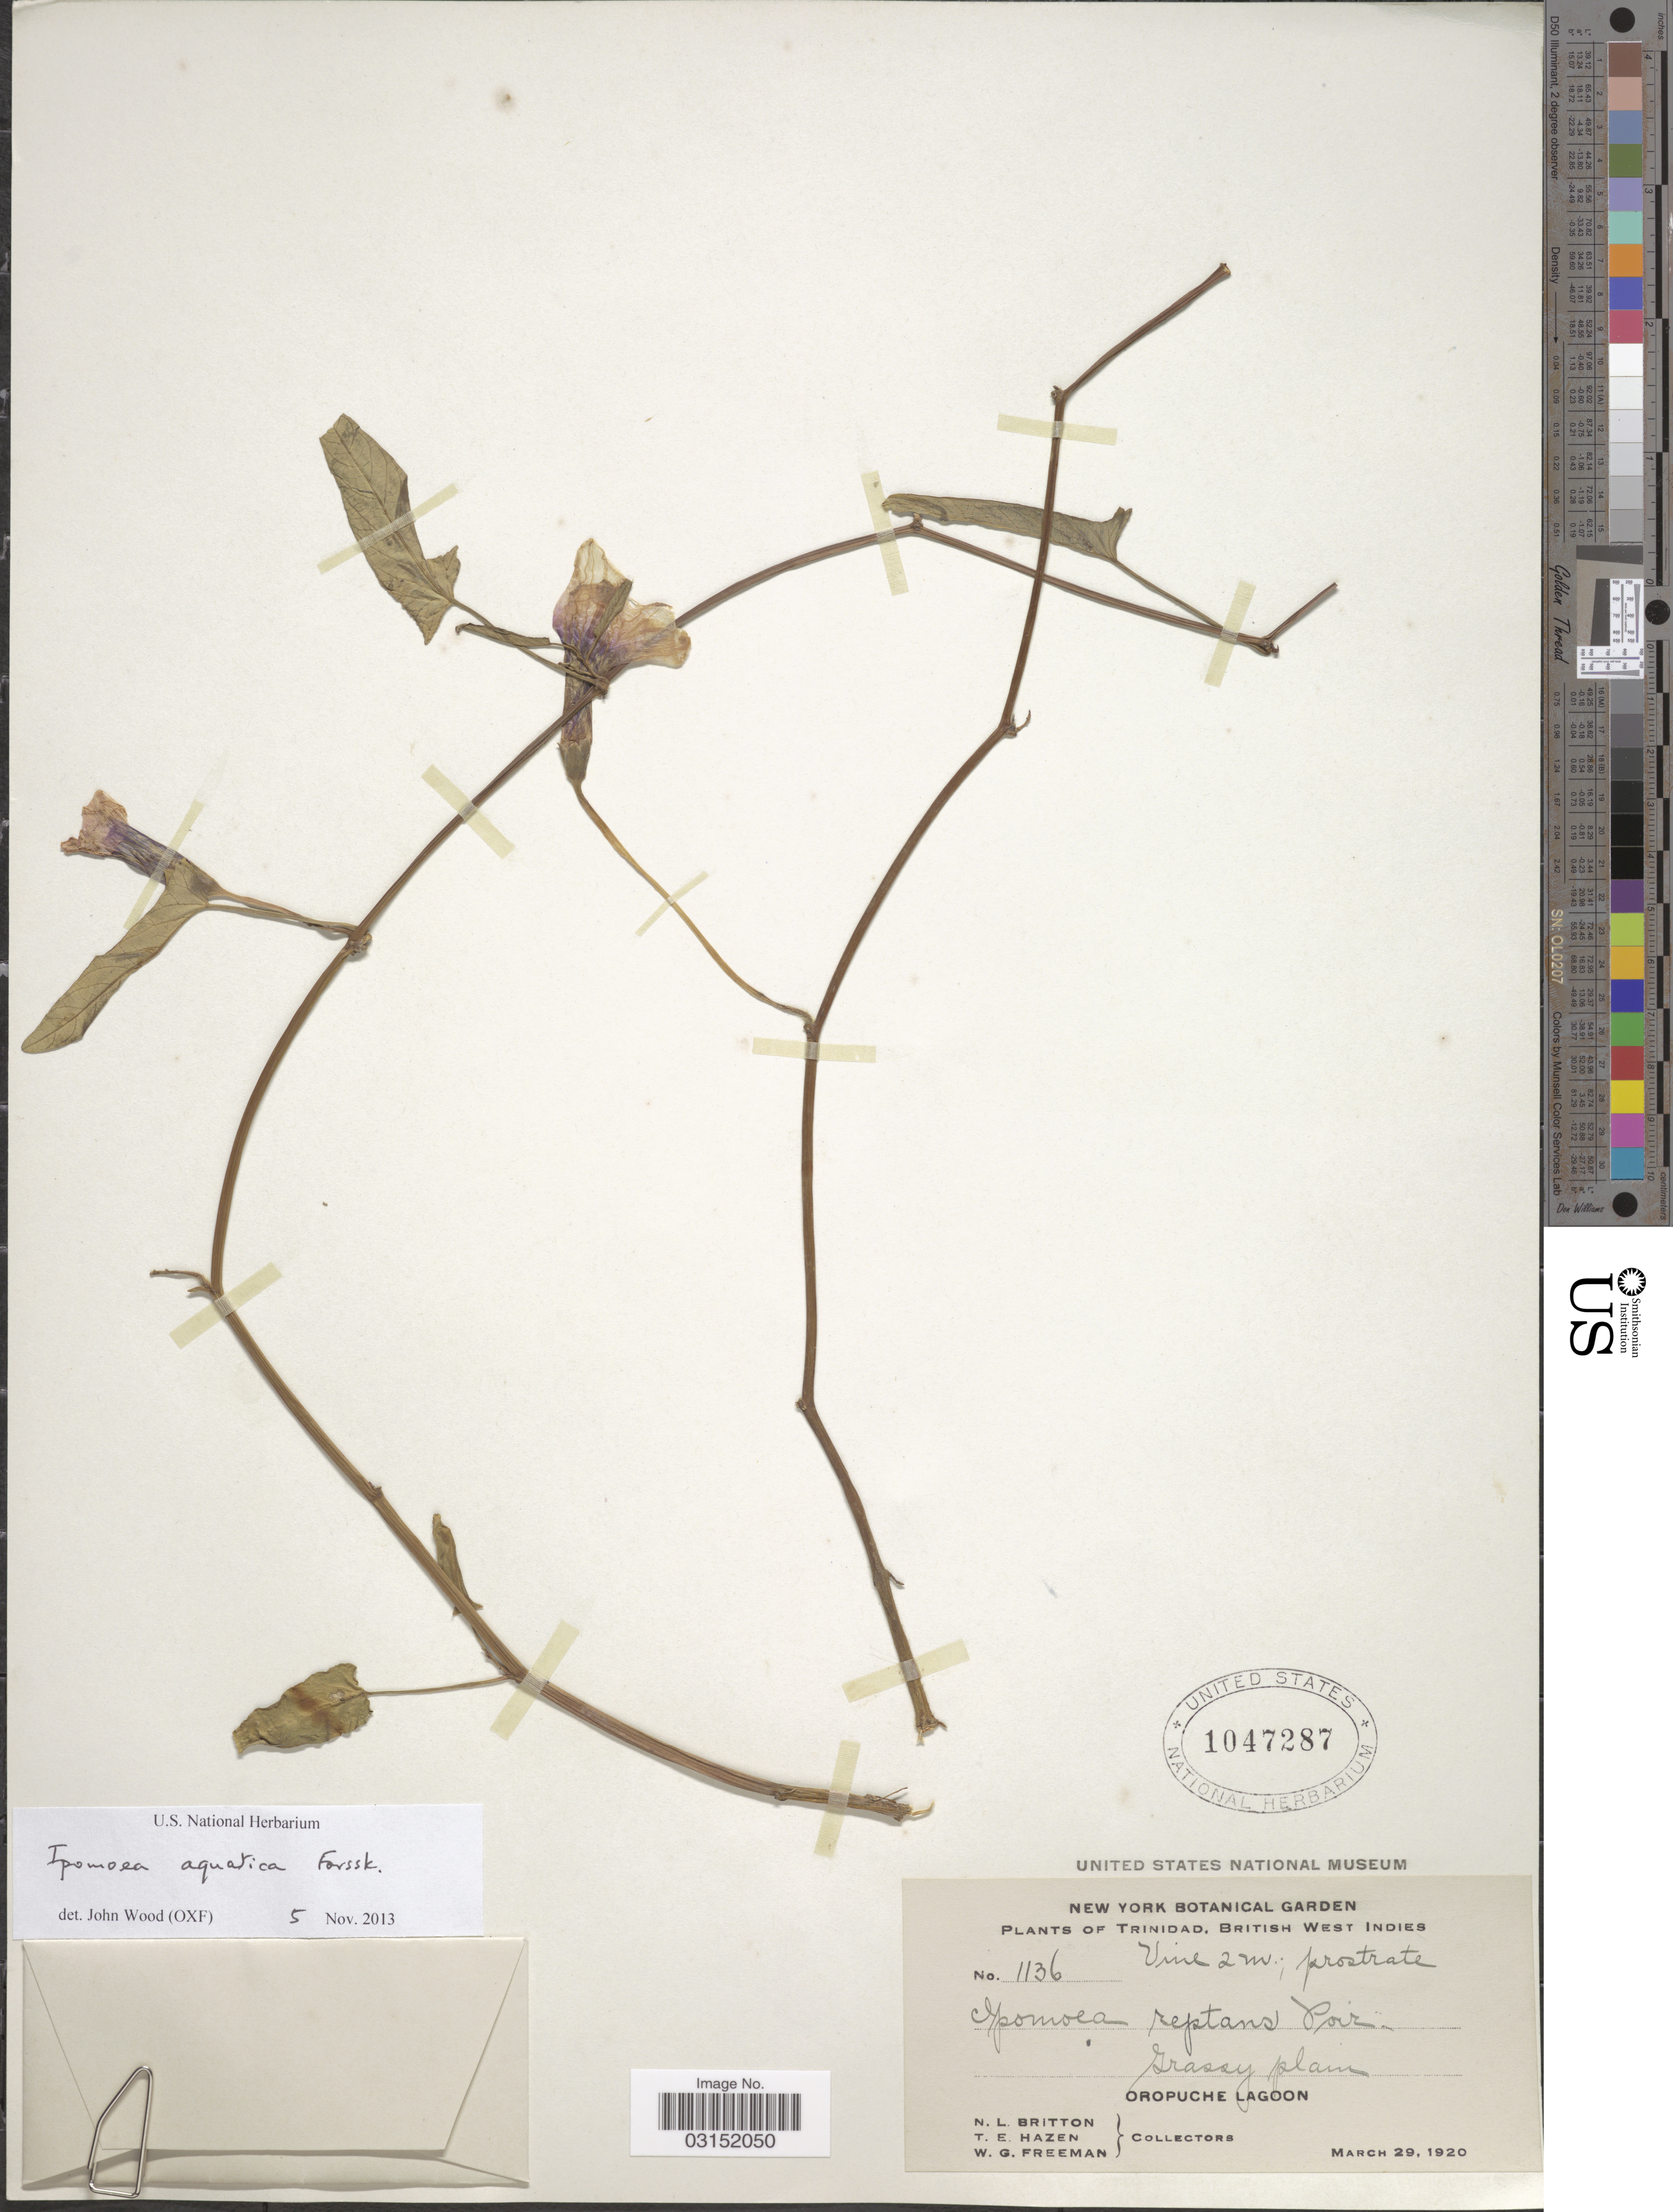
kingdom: Plantae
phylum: Tracheophyta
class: Magnoliopsida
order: Solanales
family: Convolvulaceae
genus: Ipomoea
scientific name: Ipomoea aquatica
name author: Forssk.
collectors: N. Britton, T. E. Hazen & W. Freeman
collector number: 1136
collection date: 1920-03-29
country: Trinidad and Tobago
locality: Trinidad, British West Indies, Grassy plain, Oropuche Lagoon.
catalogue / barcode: US 1047287